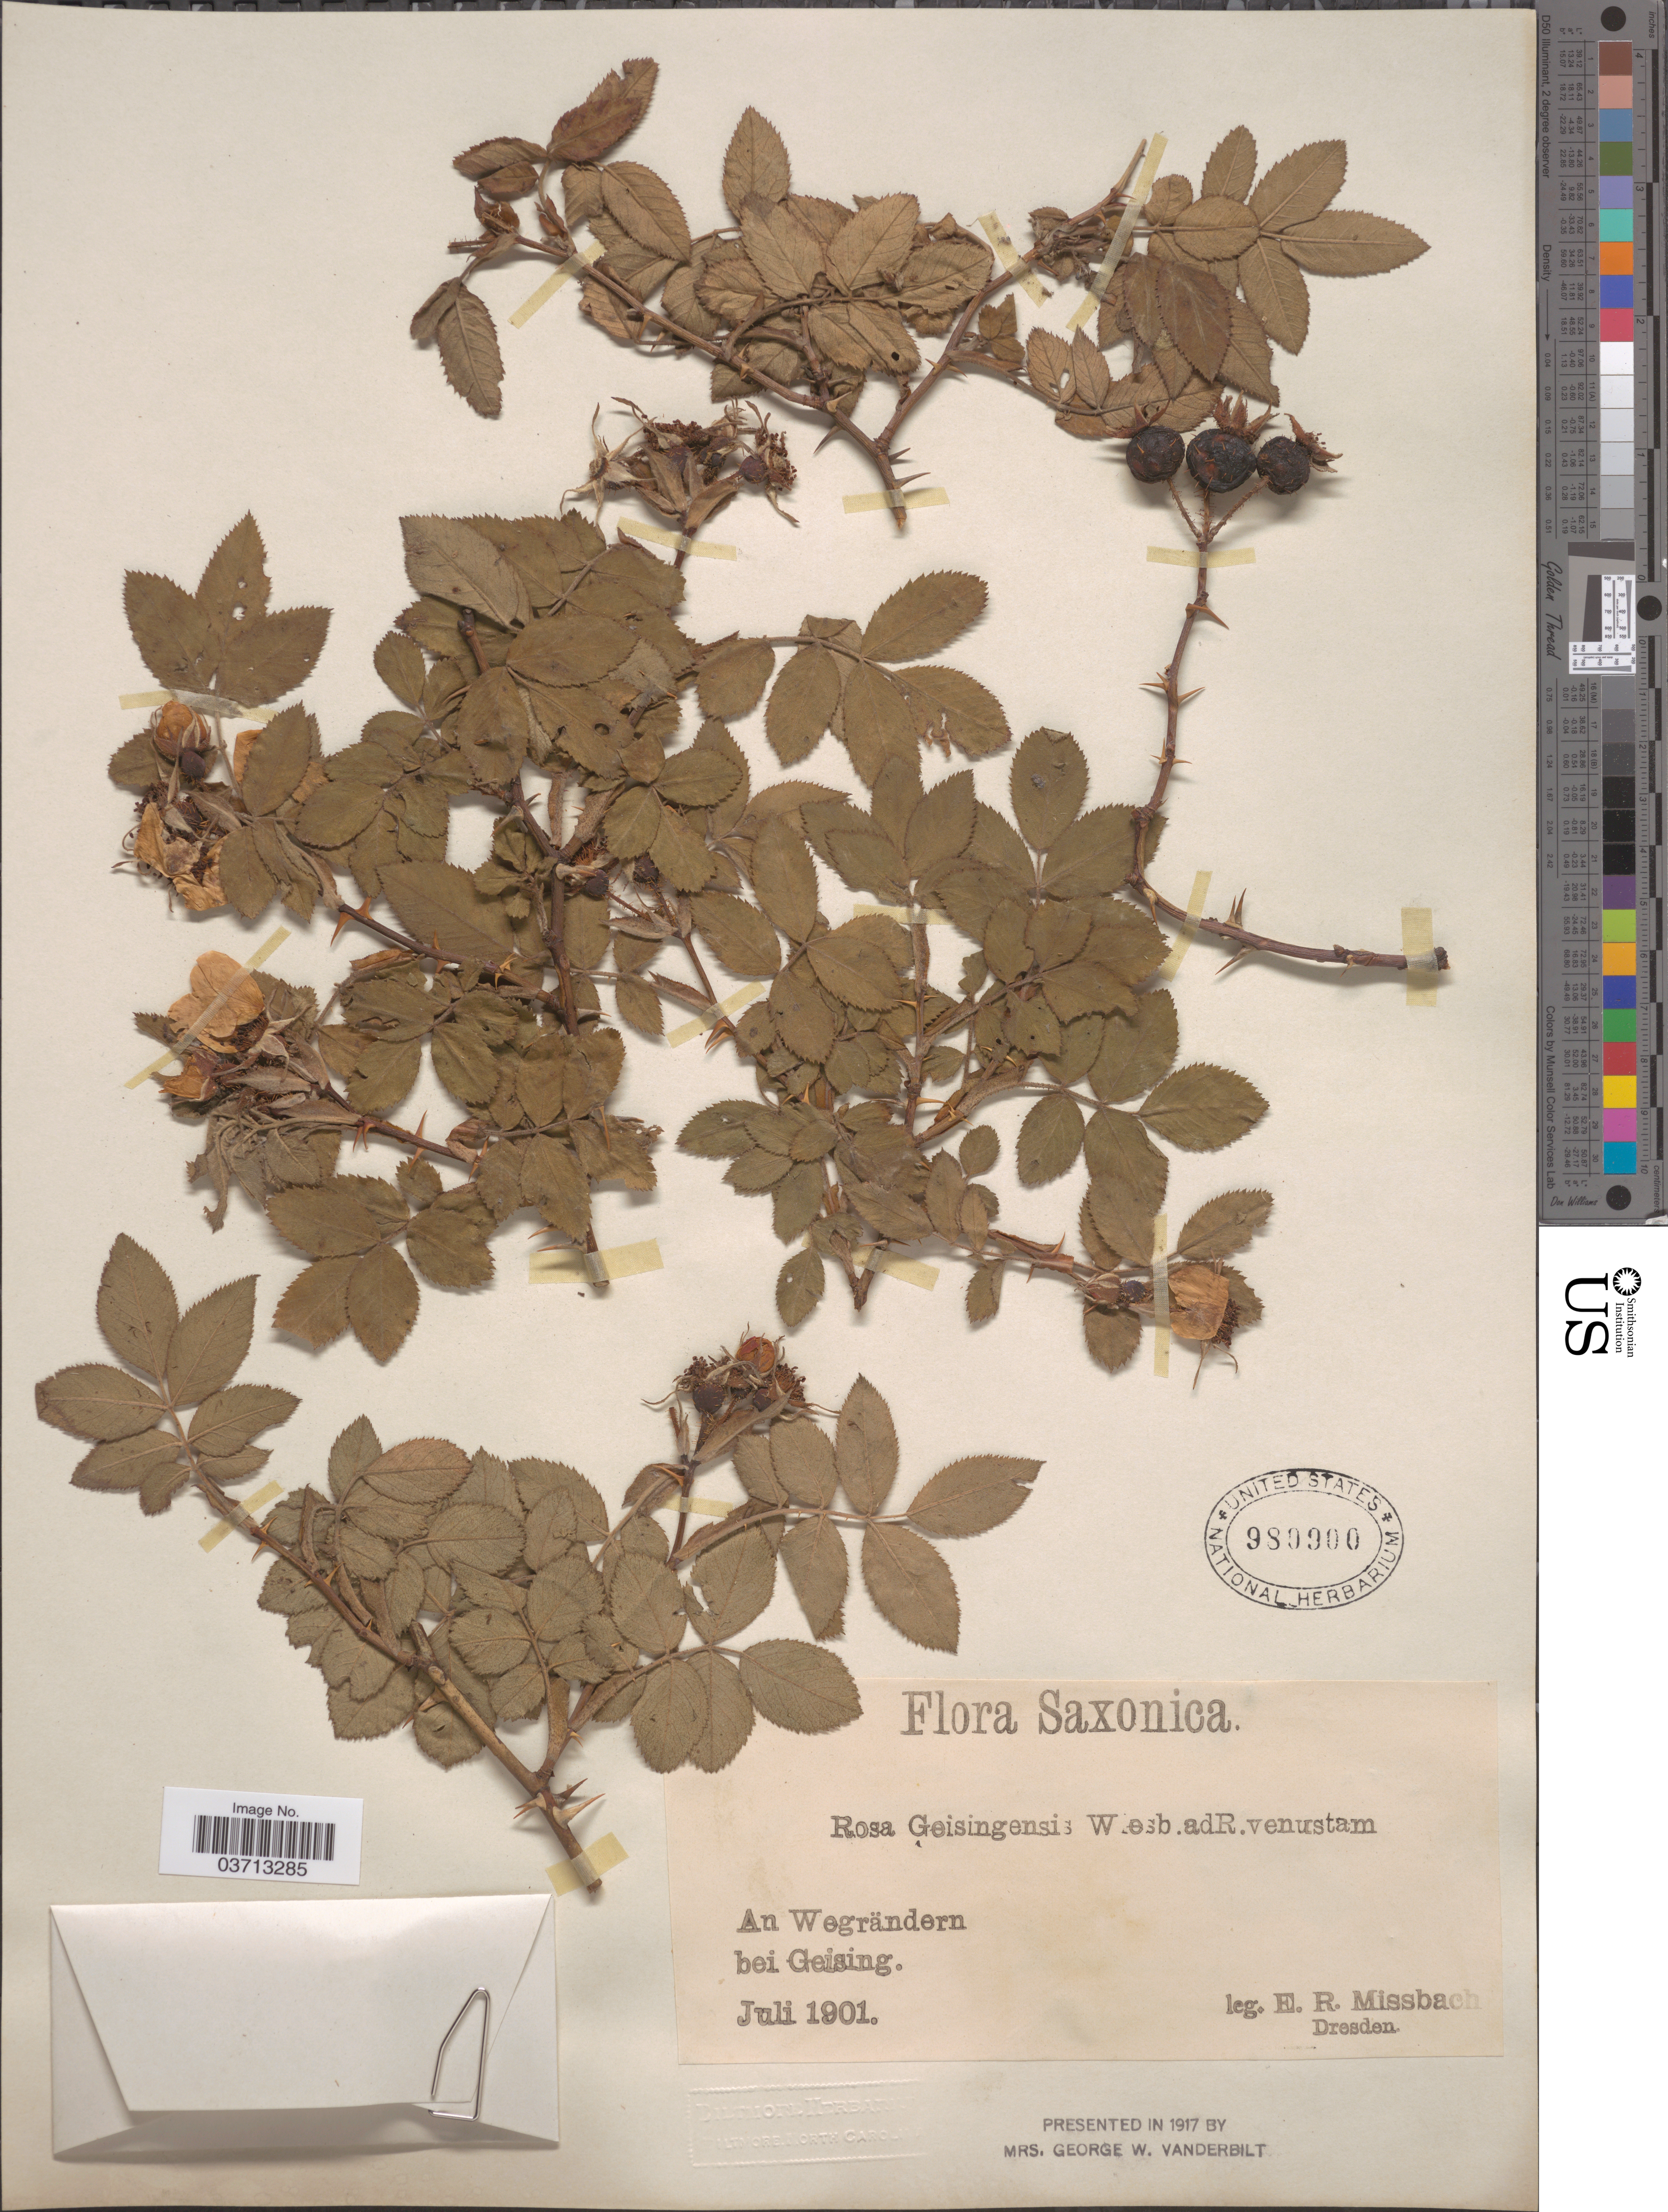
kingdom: Plantae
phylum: Tracheophyta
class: Magnoliopsida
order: Rosales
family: Rosaceae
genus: Rosa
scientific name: Rosa geisingensis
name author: Wiesb.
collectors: E. Missbach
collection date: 1901-07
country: Germany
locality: Saxonica. An Wegrändern bei Geising.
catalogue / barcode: US 980900